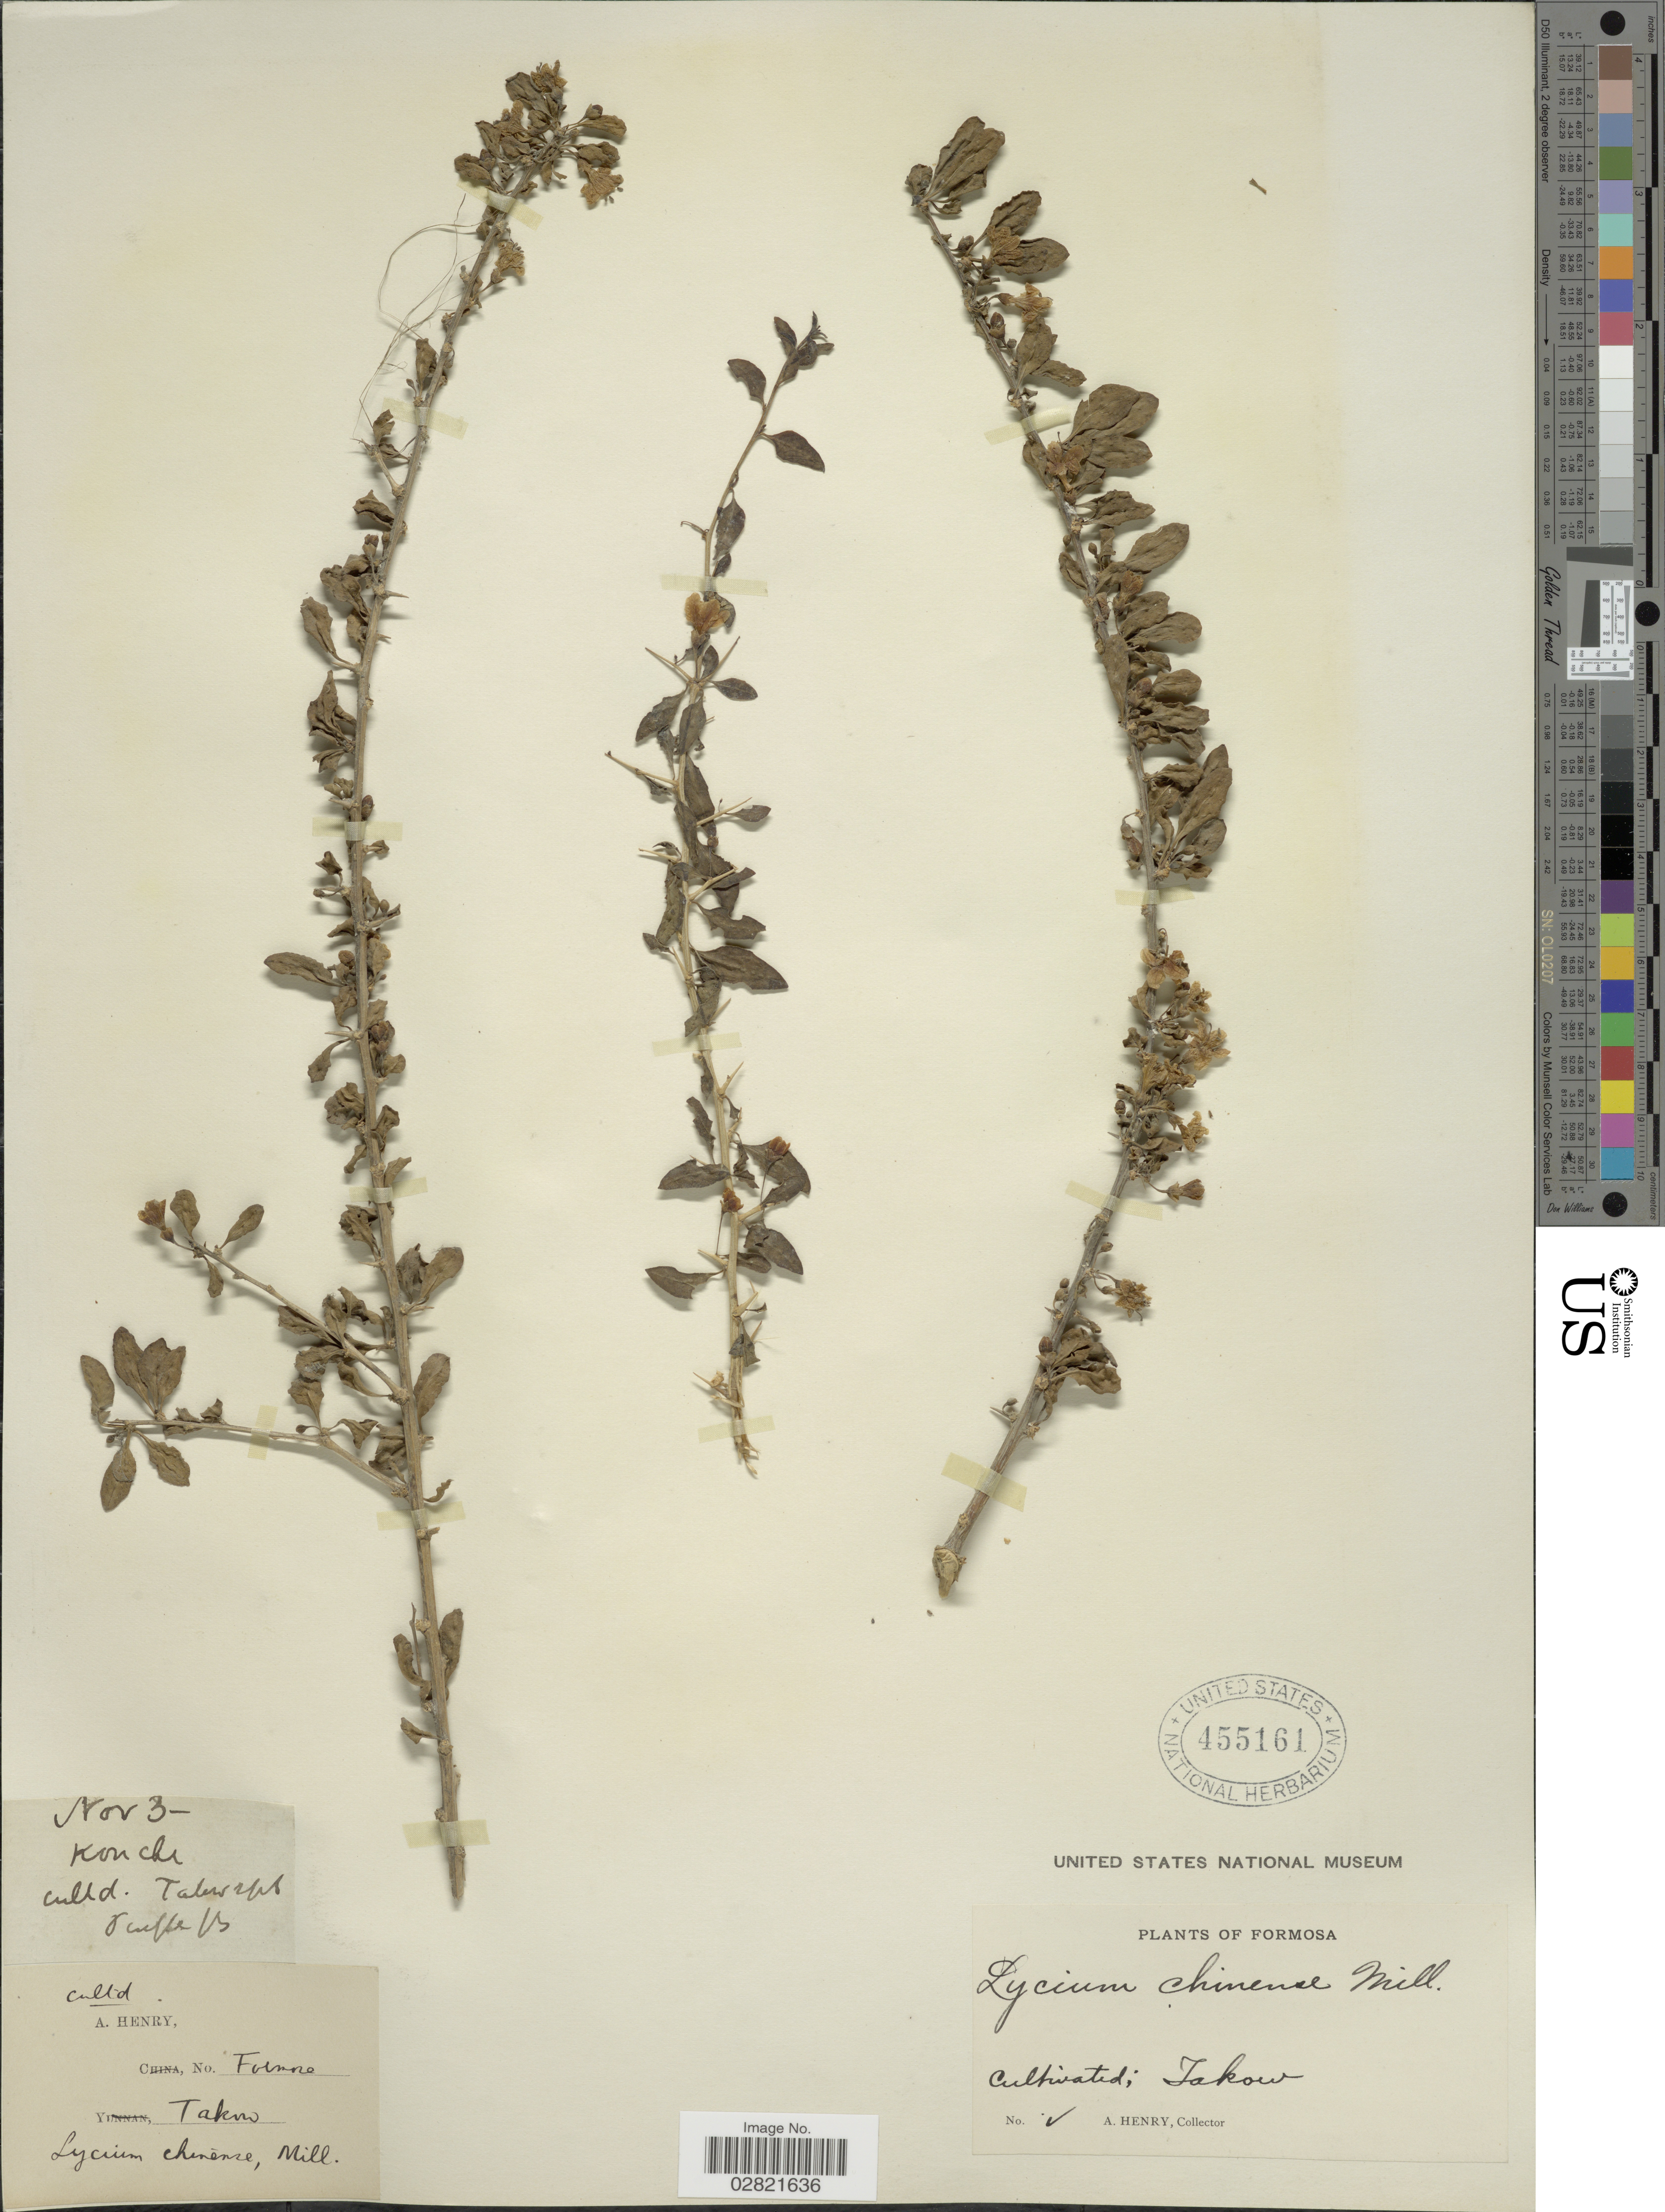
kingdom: Plantae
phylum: Tracheophyta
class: Magnoliopsida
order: Solanales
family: Solanaceae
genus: Lycium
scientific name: Lycium chinense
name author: Mill.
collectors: A. Henry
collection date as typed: Transcribed d/m/y: /11/3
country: Taiwan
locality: Formosa. Takow. Konchi.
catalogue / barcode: US 455161